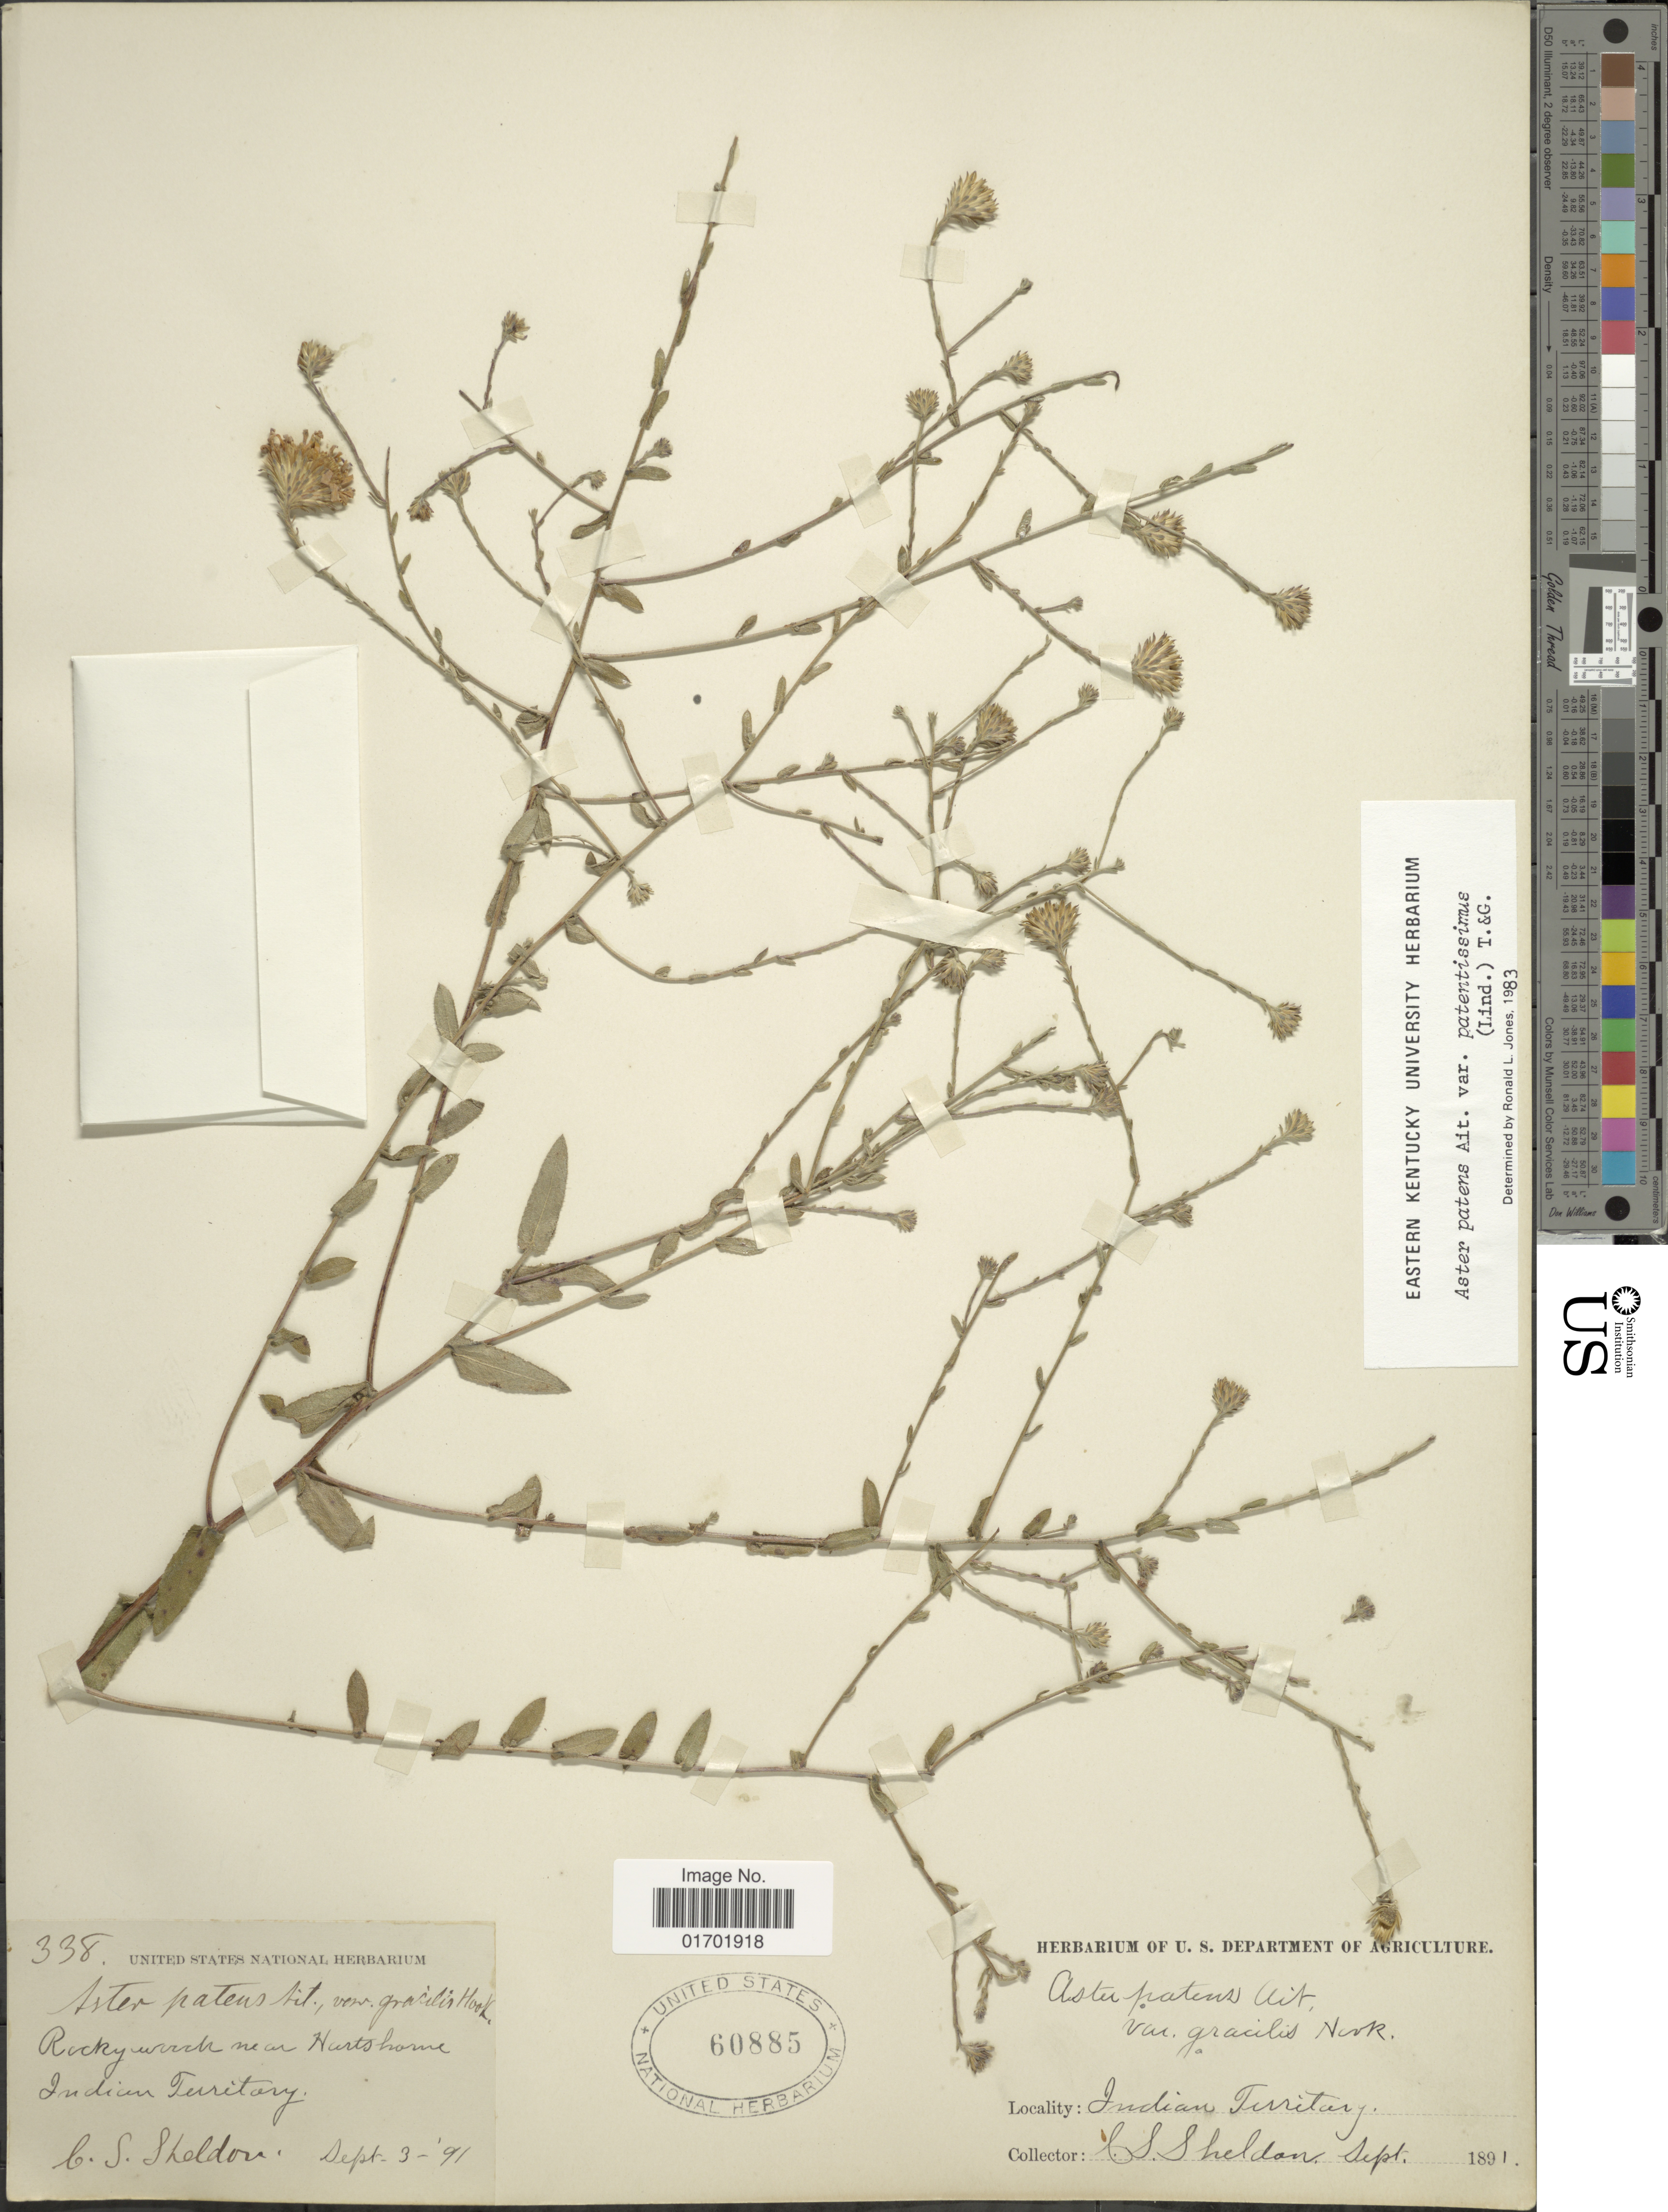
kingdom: Plantae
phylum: Tracheophyta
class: Magnoliopsida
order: Asterales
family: Asteraceae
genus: Symphyotrichum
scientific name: Symphyotrichum patens var. patentissimum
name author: (Lindl.) G.L. Nesom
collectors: C. S. Sheldon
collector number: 338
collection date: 1891-09-03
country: United States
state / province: Oklahoma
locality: Indian Territory, near Hurtshorme.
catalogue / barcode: US 60885